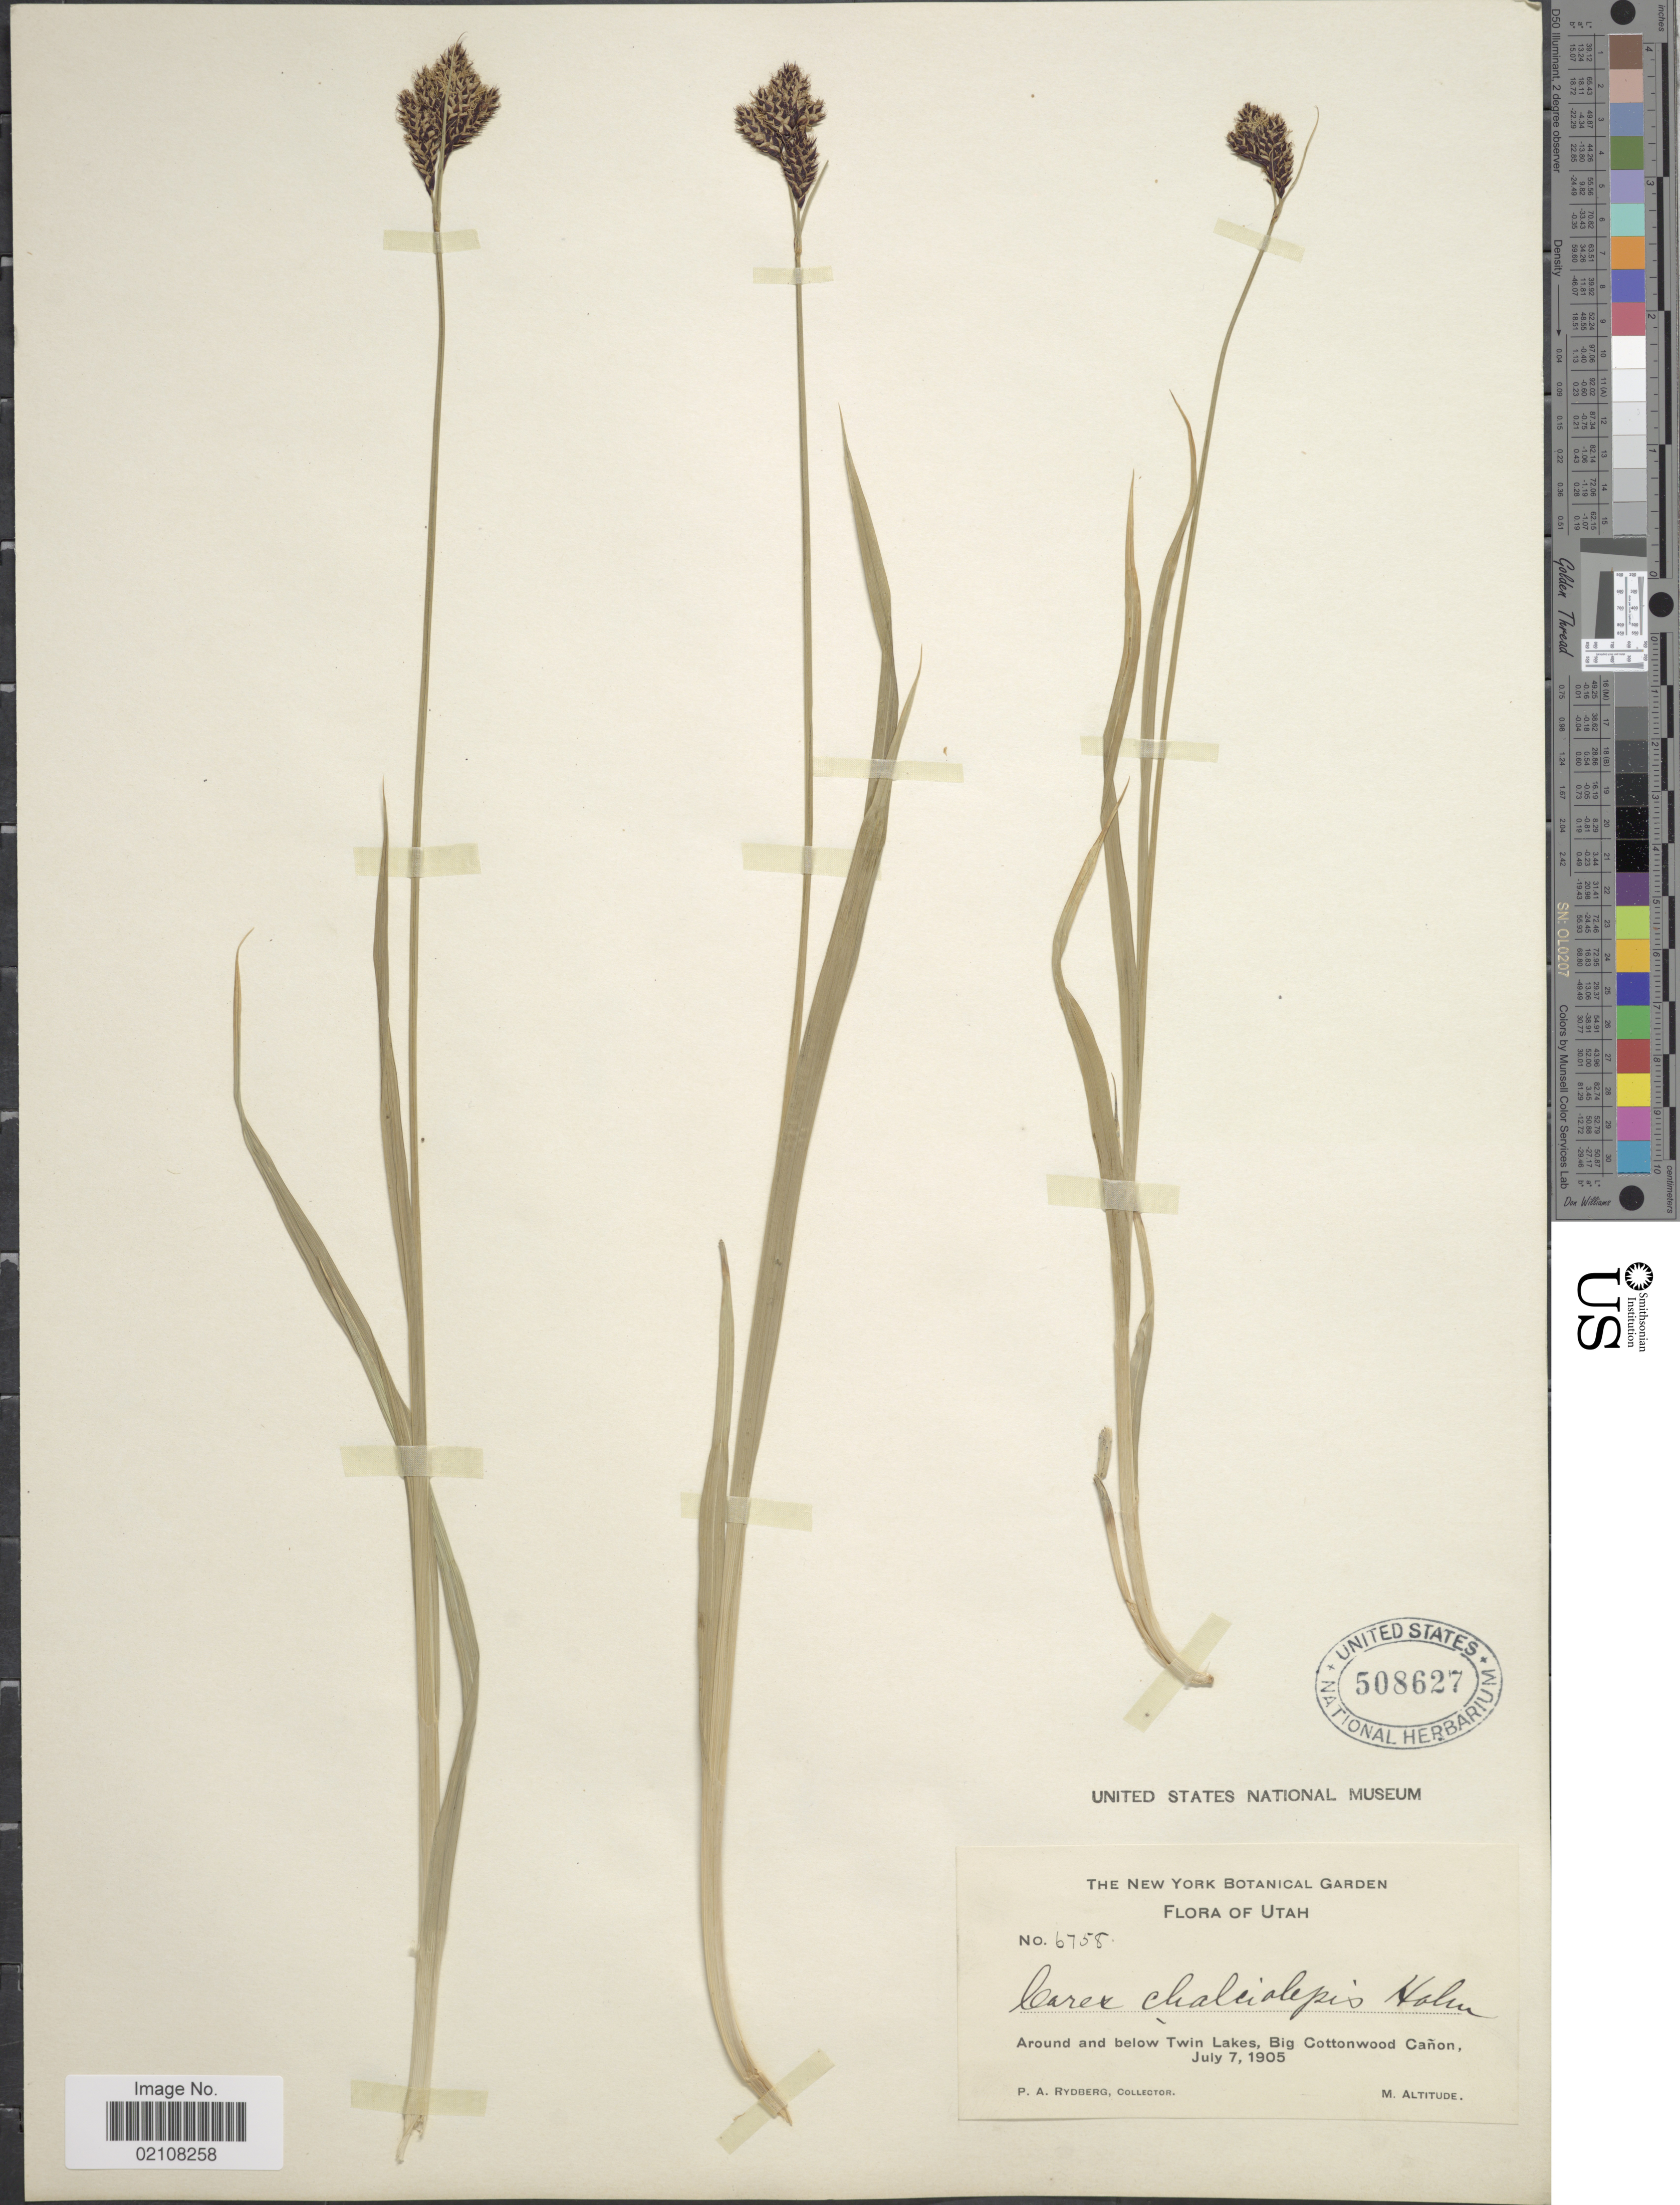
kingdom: Plantae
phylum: Tracheophyta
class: Liliopsida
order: Poales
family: Cyperaceae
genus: Carex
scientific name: Carex chalciolepis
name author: Holm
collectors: P. A. Rydberg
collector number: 6758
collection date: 1905-07-07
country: United States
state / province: Utah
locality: Around and below Twin Lakes, Big Cottonwood Canon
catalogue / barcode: US 508627